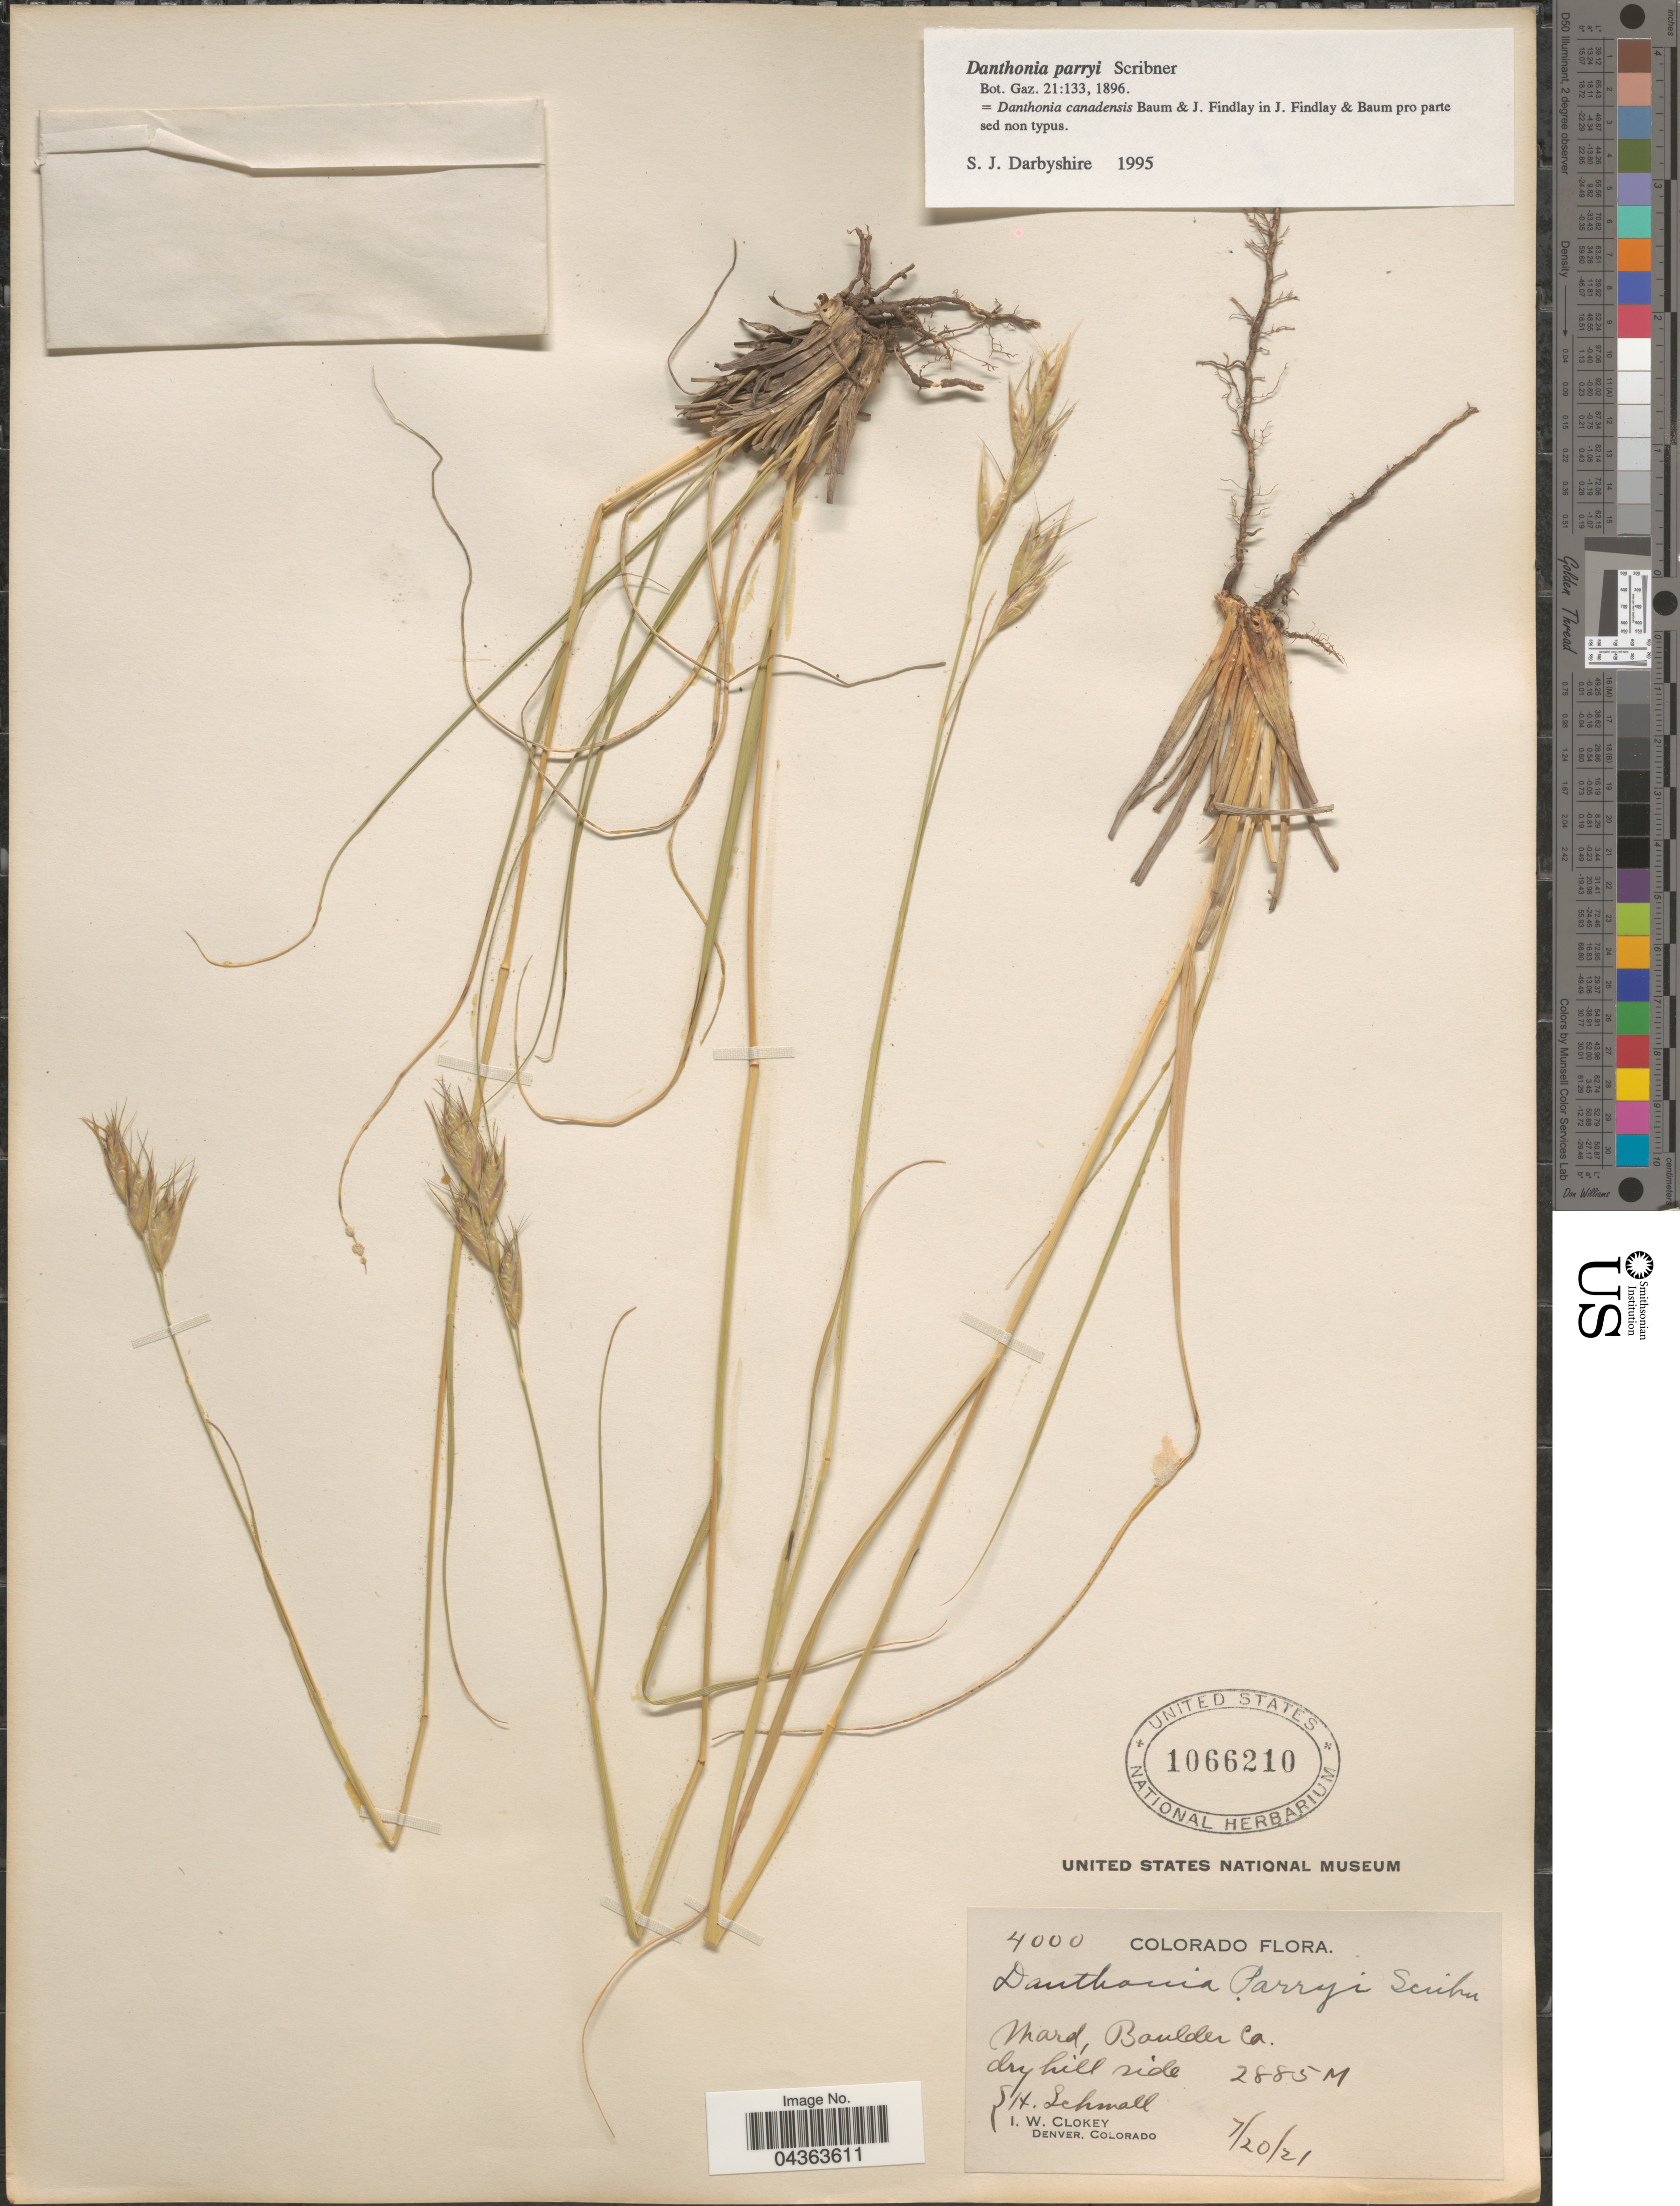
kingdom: Plantae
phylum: Tracheophyta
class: Liliopsida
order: Poales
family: Poaceae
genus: Danthonia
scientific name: Danthonia parryi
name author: Scribn.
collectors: H. Schmoll & I. W. Clokey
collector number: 4000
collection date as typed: Transcribed d/m/y: 20/7/21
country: United States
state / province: Colorado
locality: Ward, Boulder Co.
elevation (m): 2885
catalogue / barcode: US 1066210